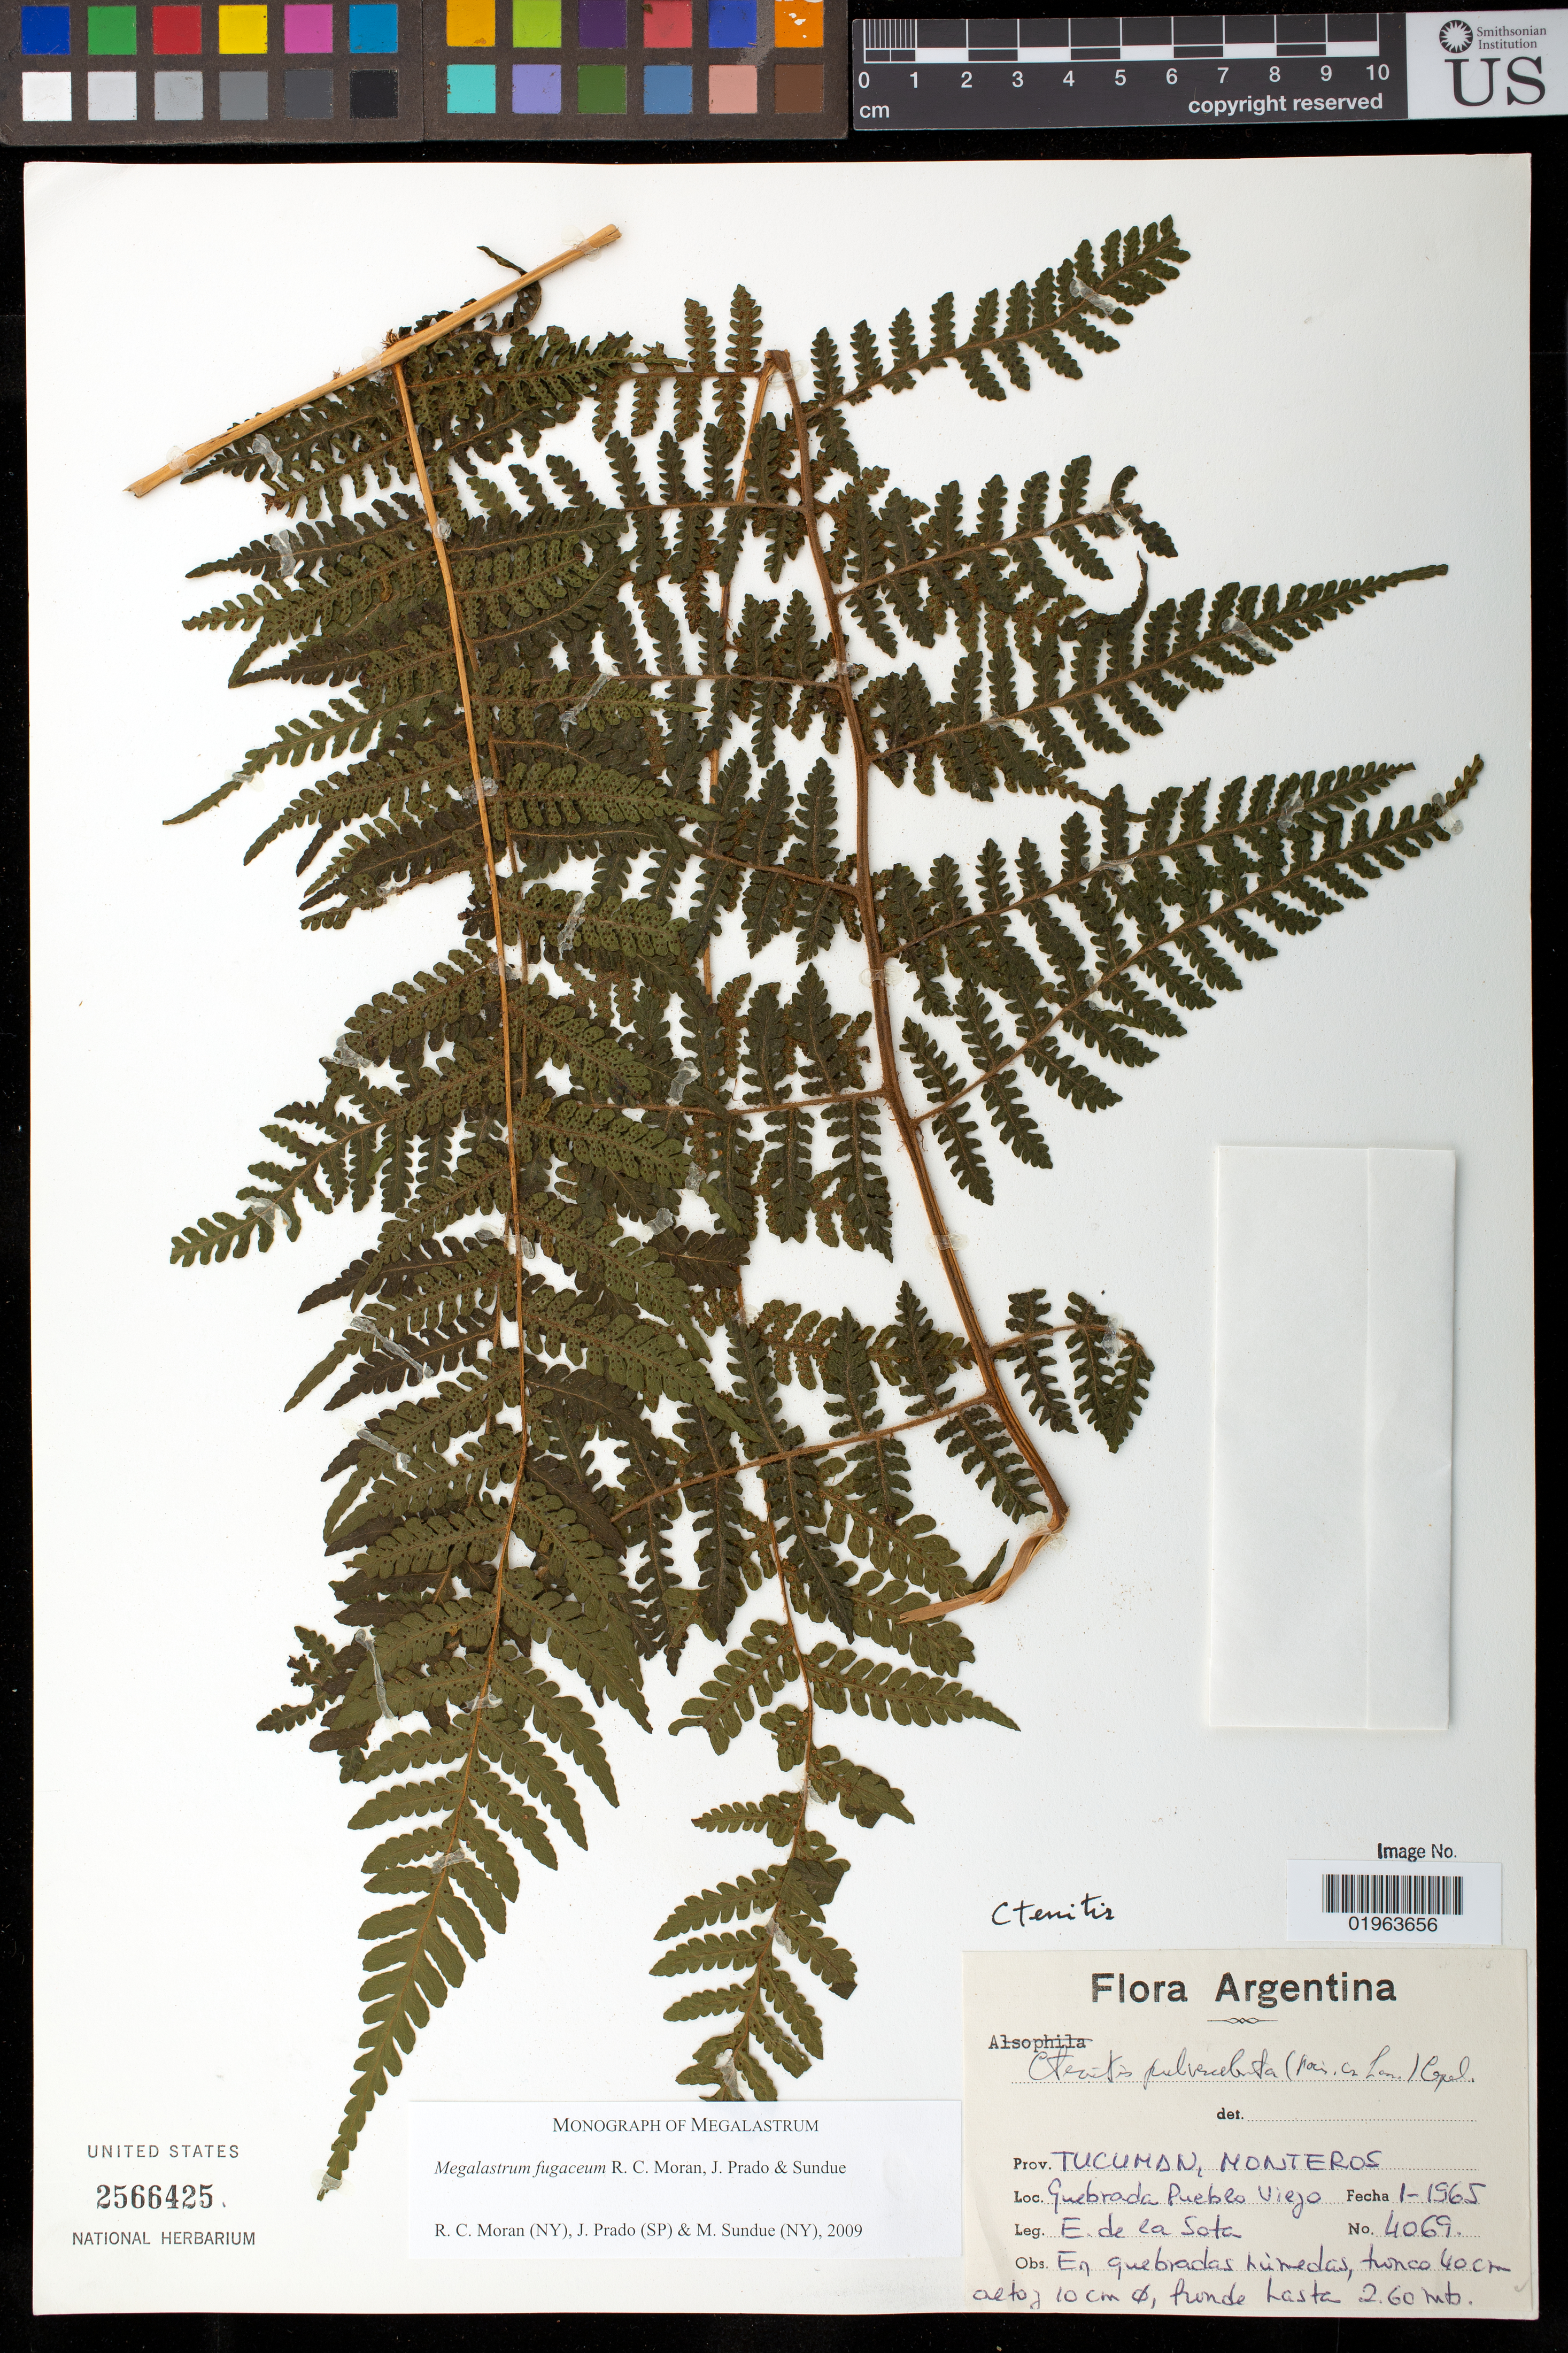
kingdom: Plantae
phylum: Tracheophyta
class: Polypodiopsida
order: Polypodiales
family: Dryopteridaceae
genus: Megalastrum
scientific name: Megalastrum fugaceum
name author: R.C. Moran et al.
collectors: E. R. de la Sota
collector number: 4059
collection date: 1965-01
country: Argentina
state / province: Tucuman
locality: Argentina, Prov. Tucuman Dto. Monteros. Quebrada Pueblo Viejo.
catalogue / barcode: US 2566425